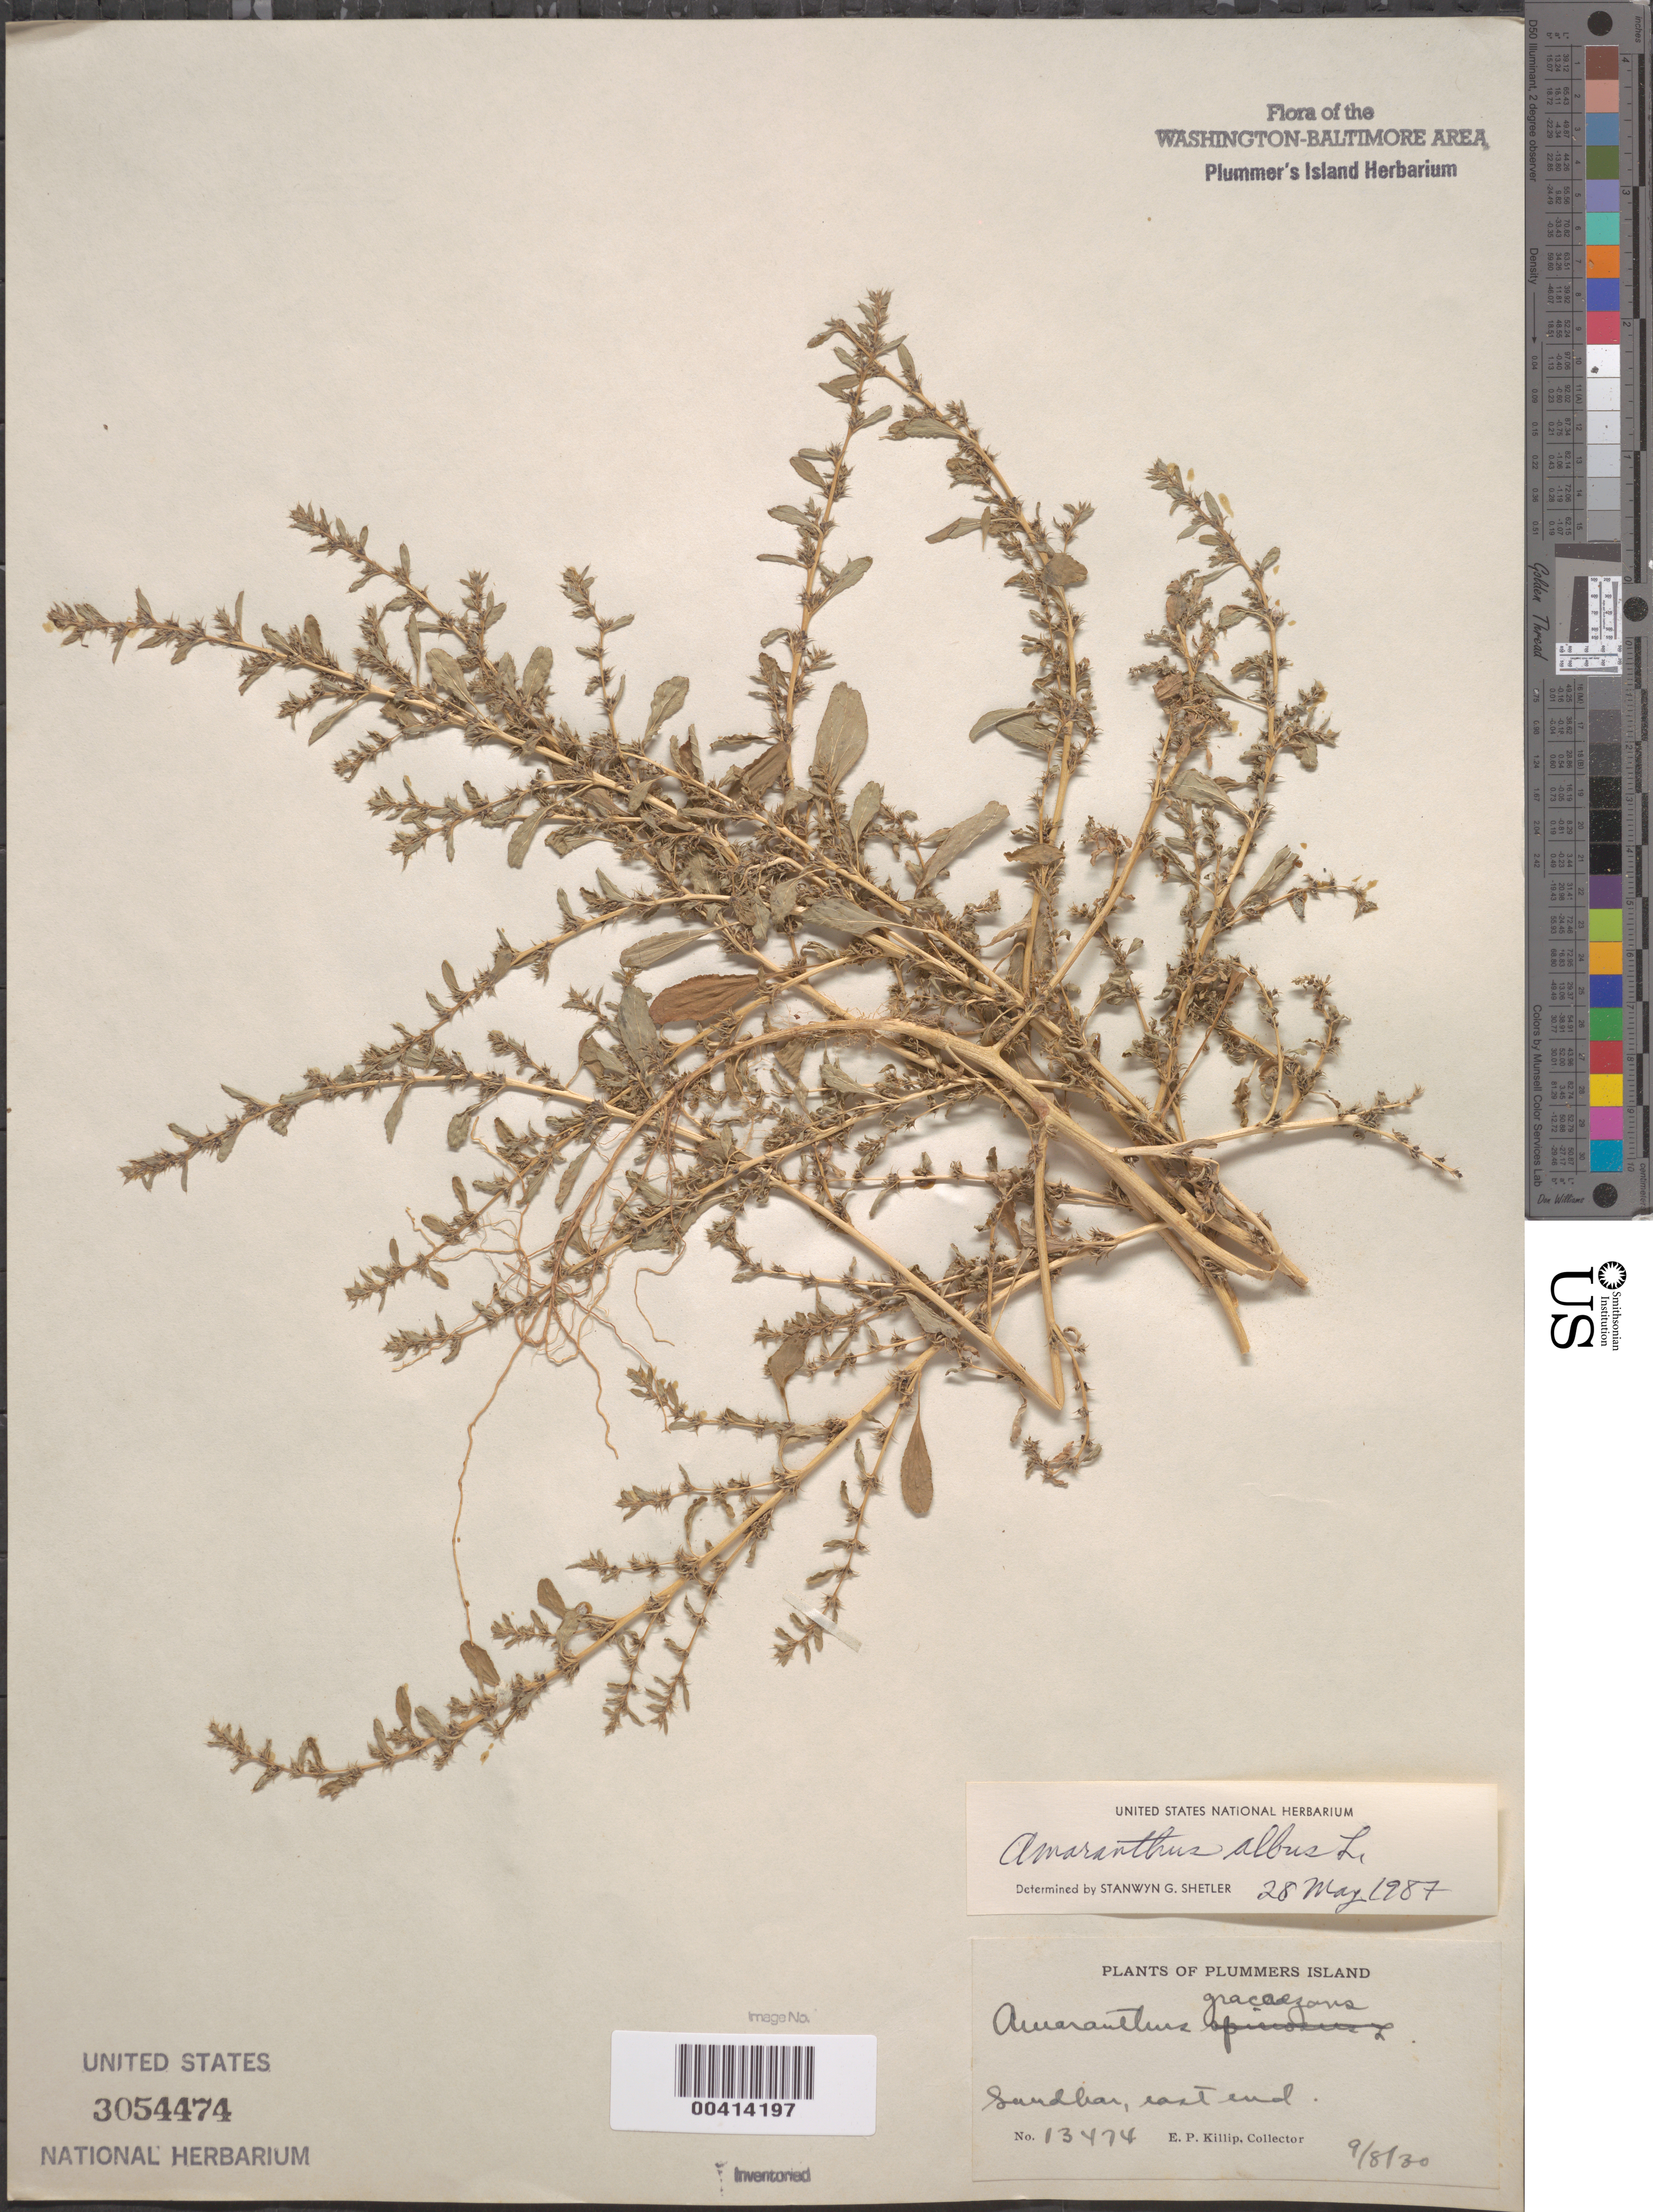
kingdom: Plantae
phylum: Tracheophyta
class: Magnoliopsida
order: Caryophyllales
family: Amaranthaceae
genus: Amaranthus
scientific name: Amaranthus albus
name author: L.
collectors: E. P. Killip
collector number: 13474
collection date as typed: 08 Sep 1930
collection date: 1930-09-08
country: United States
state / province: Maryland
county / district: Montgomery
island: Plummers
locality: Plummer's Island; sandbar, east end C. & O. Canal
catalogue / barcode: US 3054474